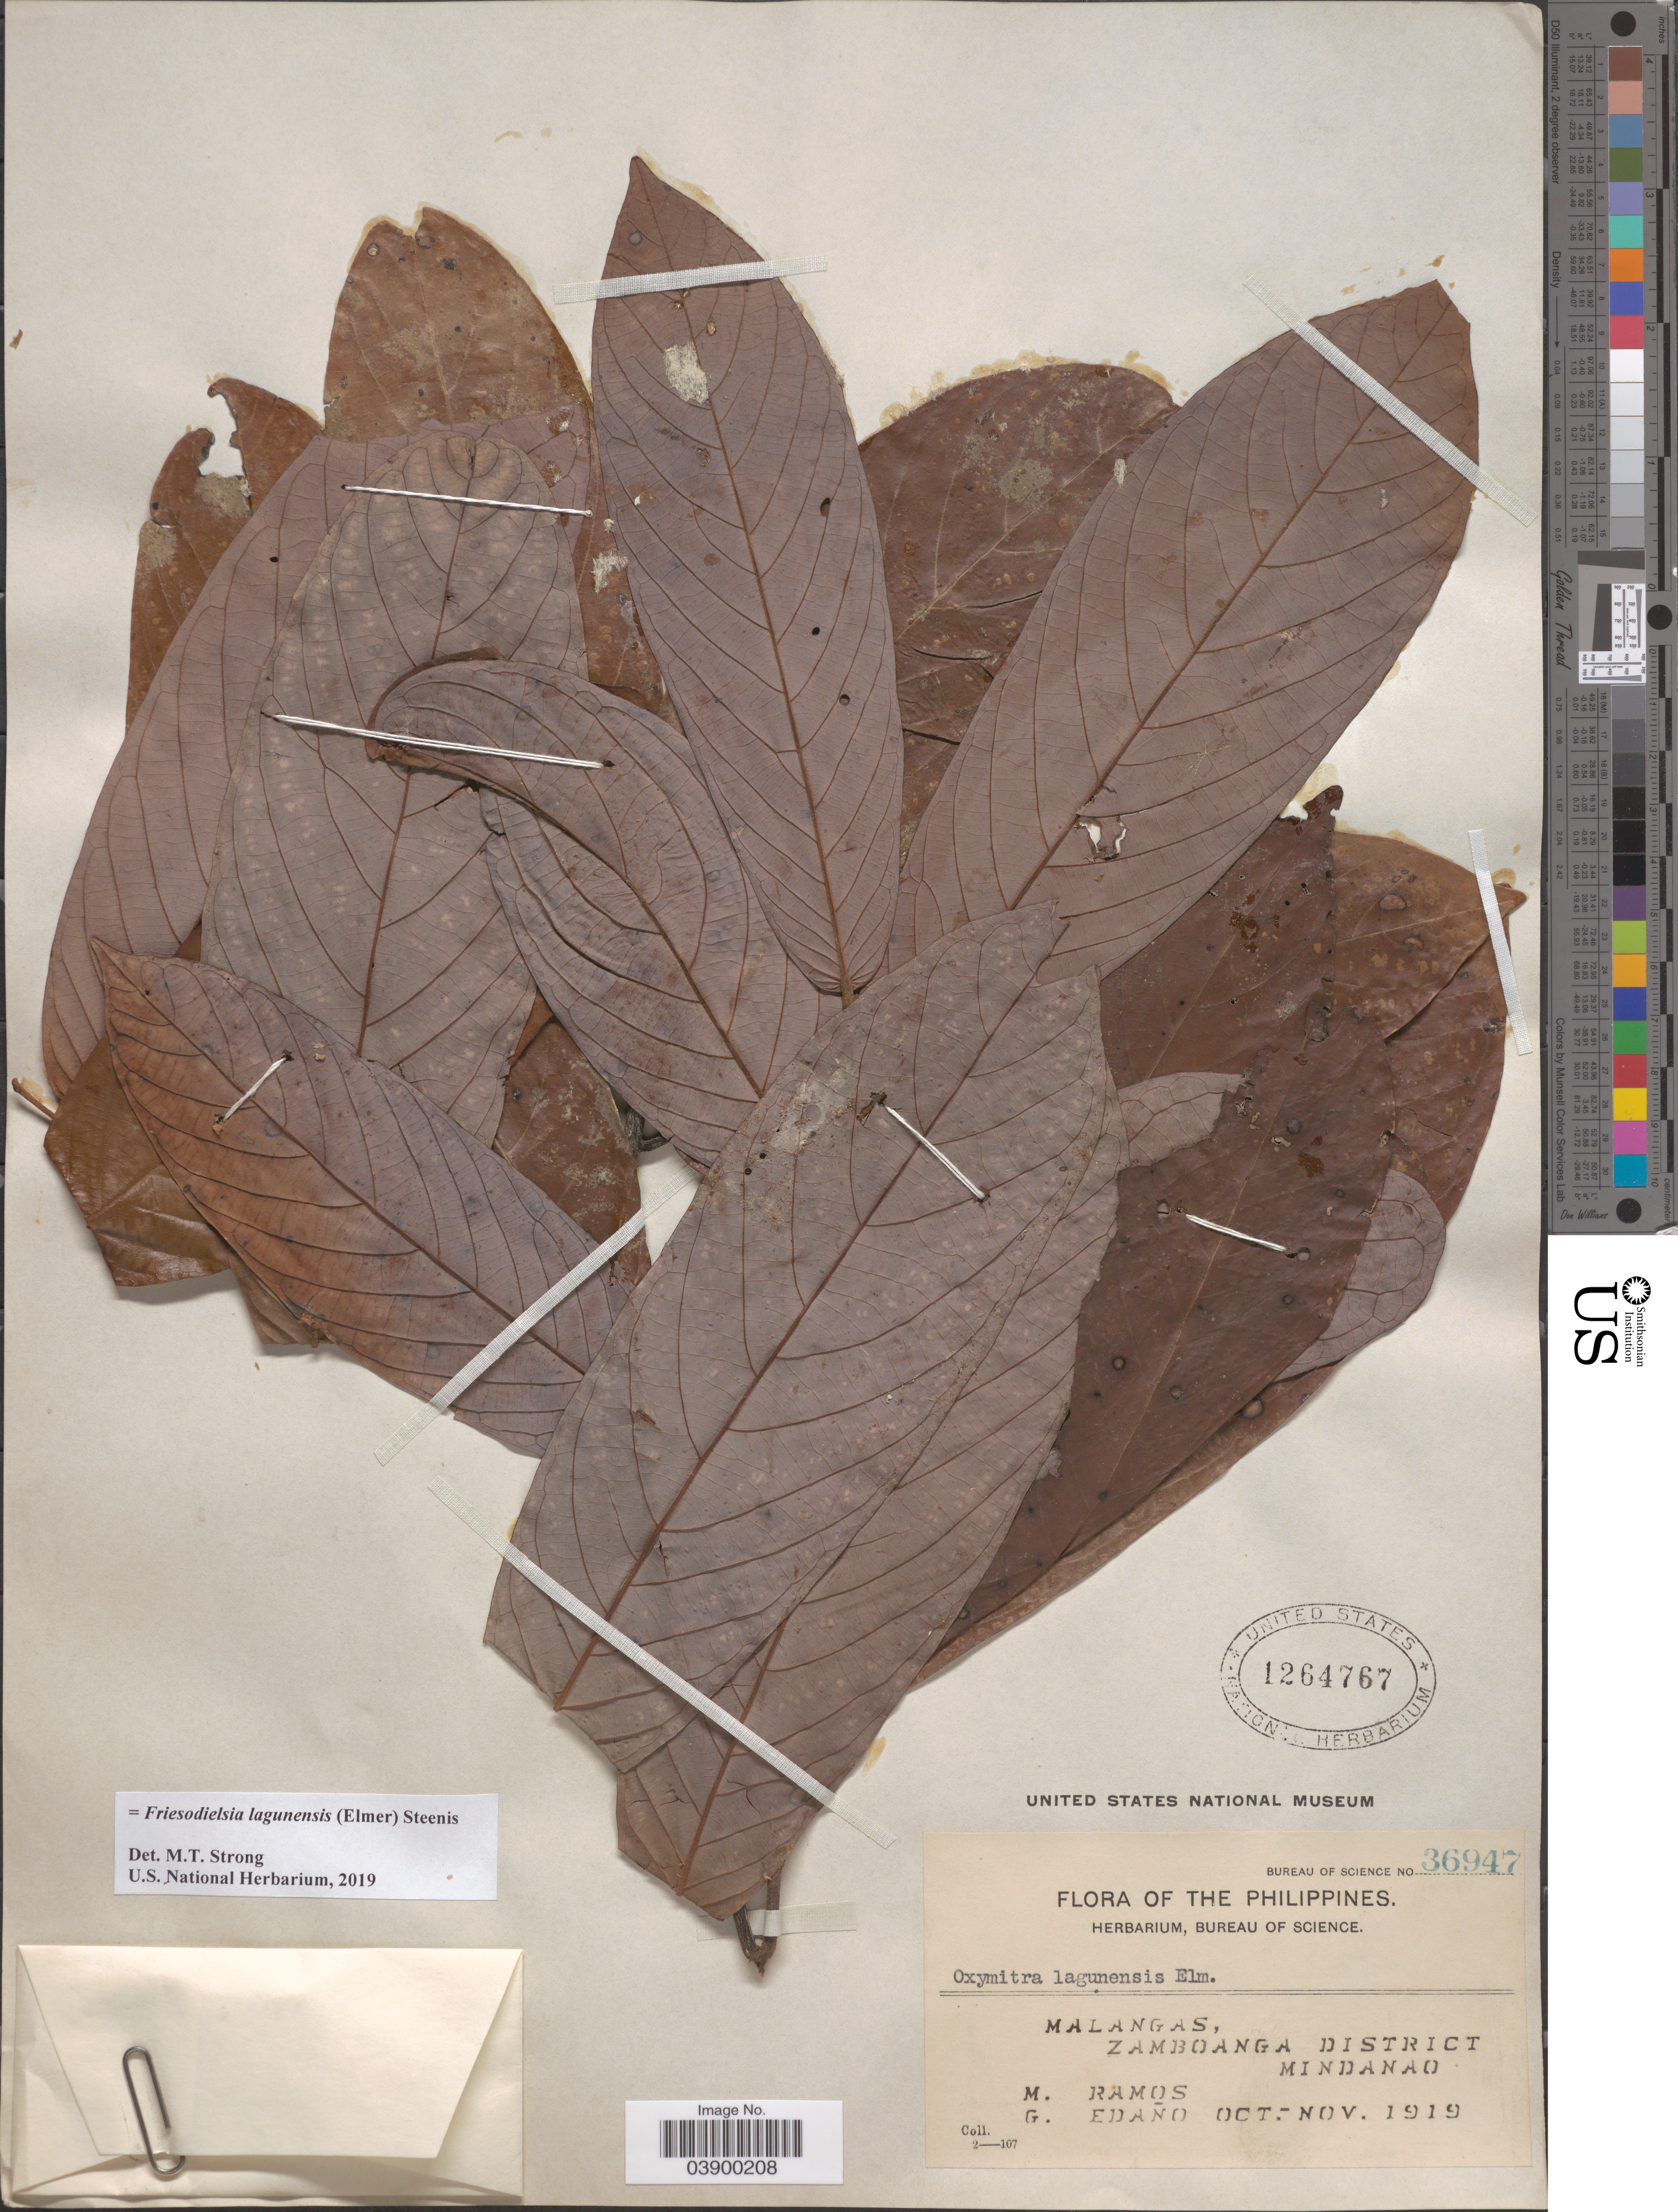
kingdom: Plantae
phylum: Tracheophyta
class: Magnoliopsida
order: Magnoliales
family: Annonaceae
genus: Friesodielsia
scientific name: Friesodielsia lagunensis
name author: (Elmer) Steenis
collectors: M. Ramos & G. Edaño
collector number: Bureau of Science 36947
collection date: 1919-10/1919-11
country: Philippines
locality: Malangas, Zamboanga District. Mindanao.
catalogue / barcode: US 1264767